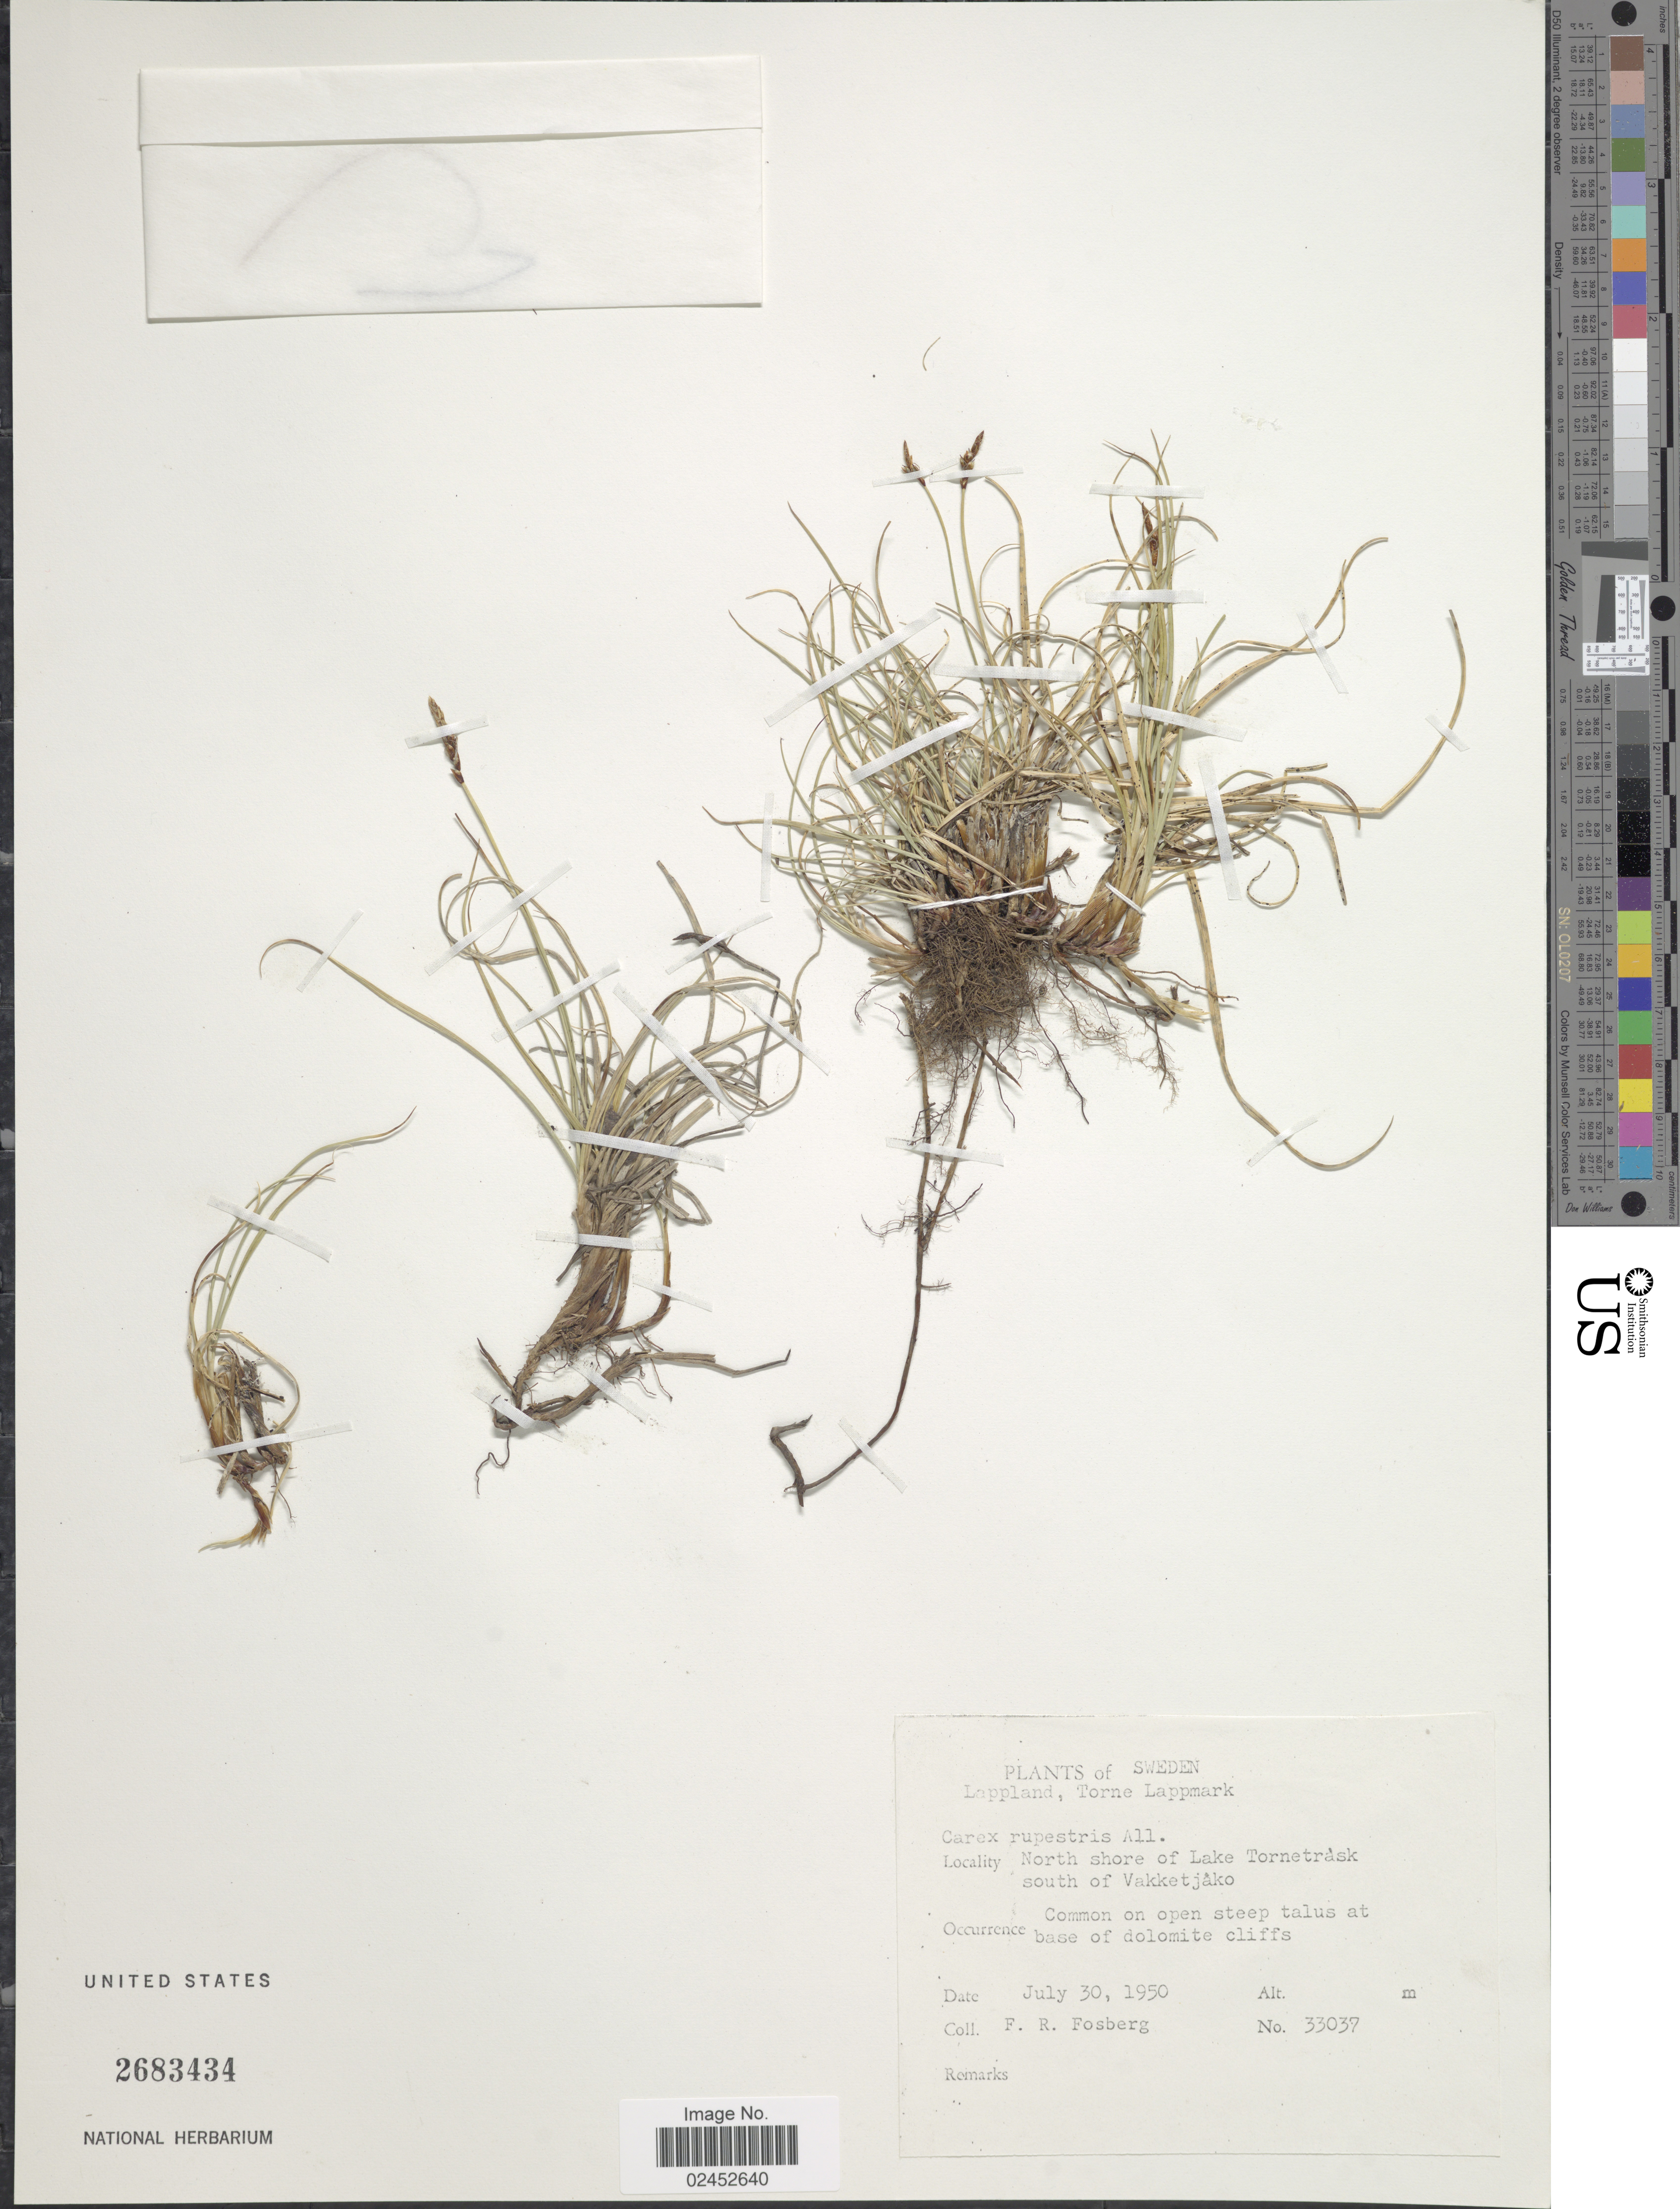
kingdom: Plantae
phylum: Tracheophyta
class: Liliopsida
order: Poales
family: Cyperaceae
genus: Carex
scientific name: Carex rupestris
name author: All.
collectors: F. R. Fosberg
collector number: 33037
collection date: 1950-07-30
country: Finland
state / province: Lappi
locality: Lappland, Torne Lappmark, north shore of Lake Tornetrask south of Vakketjako, common on open steep talus at base of dolomite cliffs.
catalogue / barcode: US 2683434